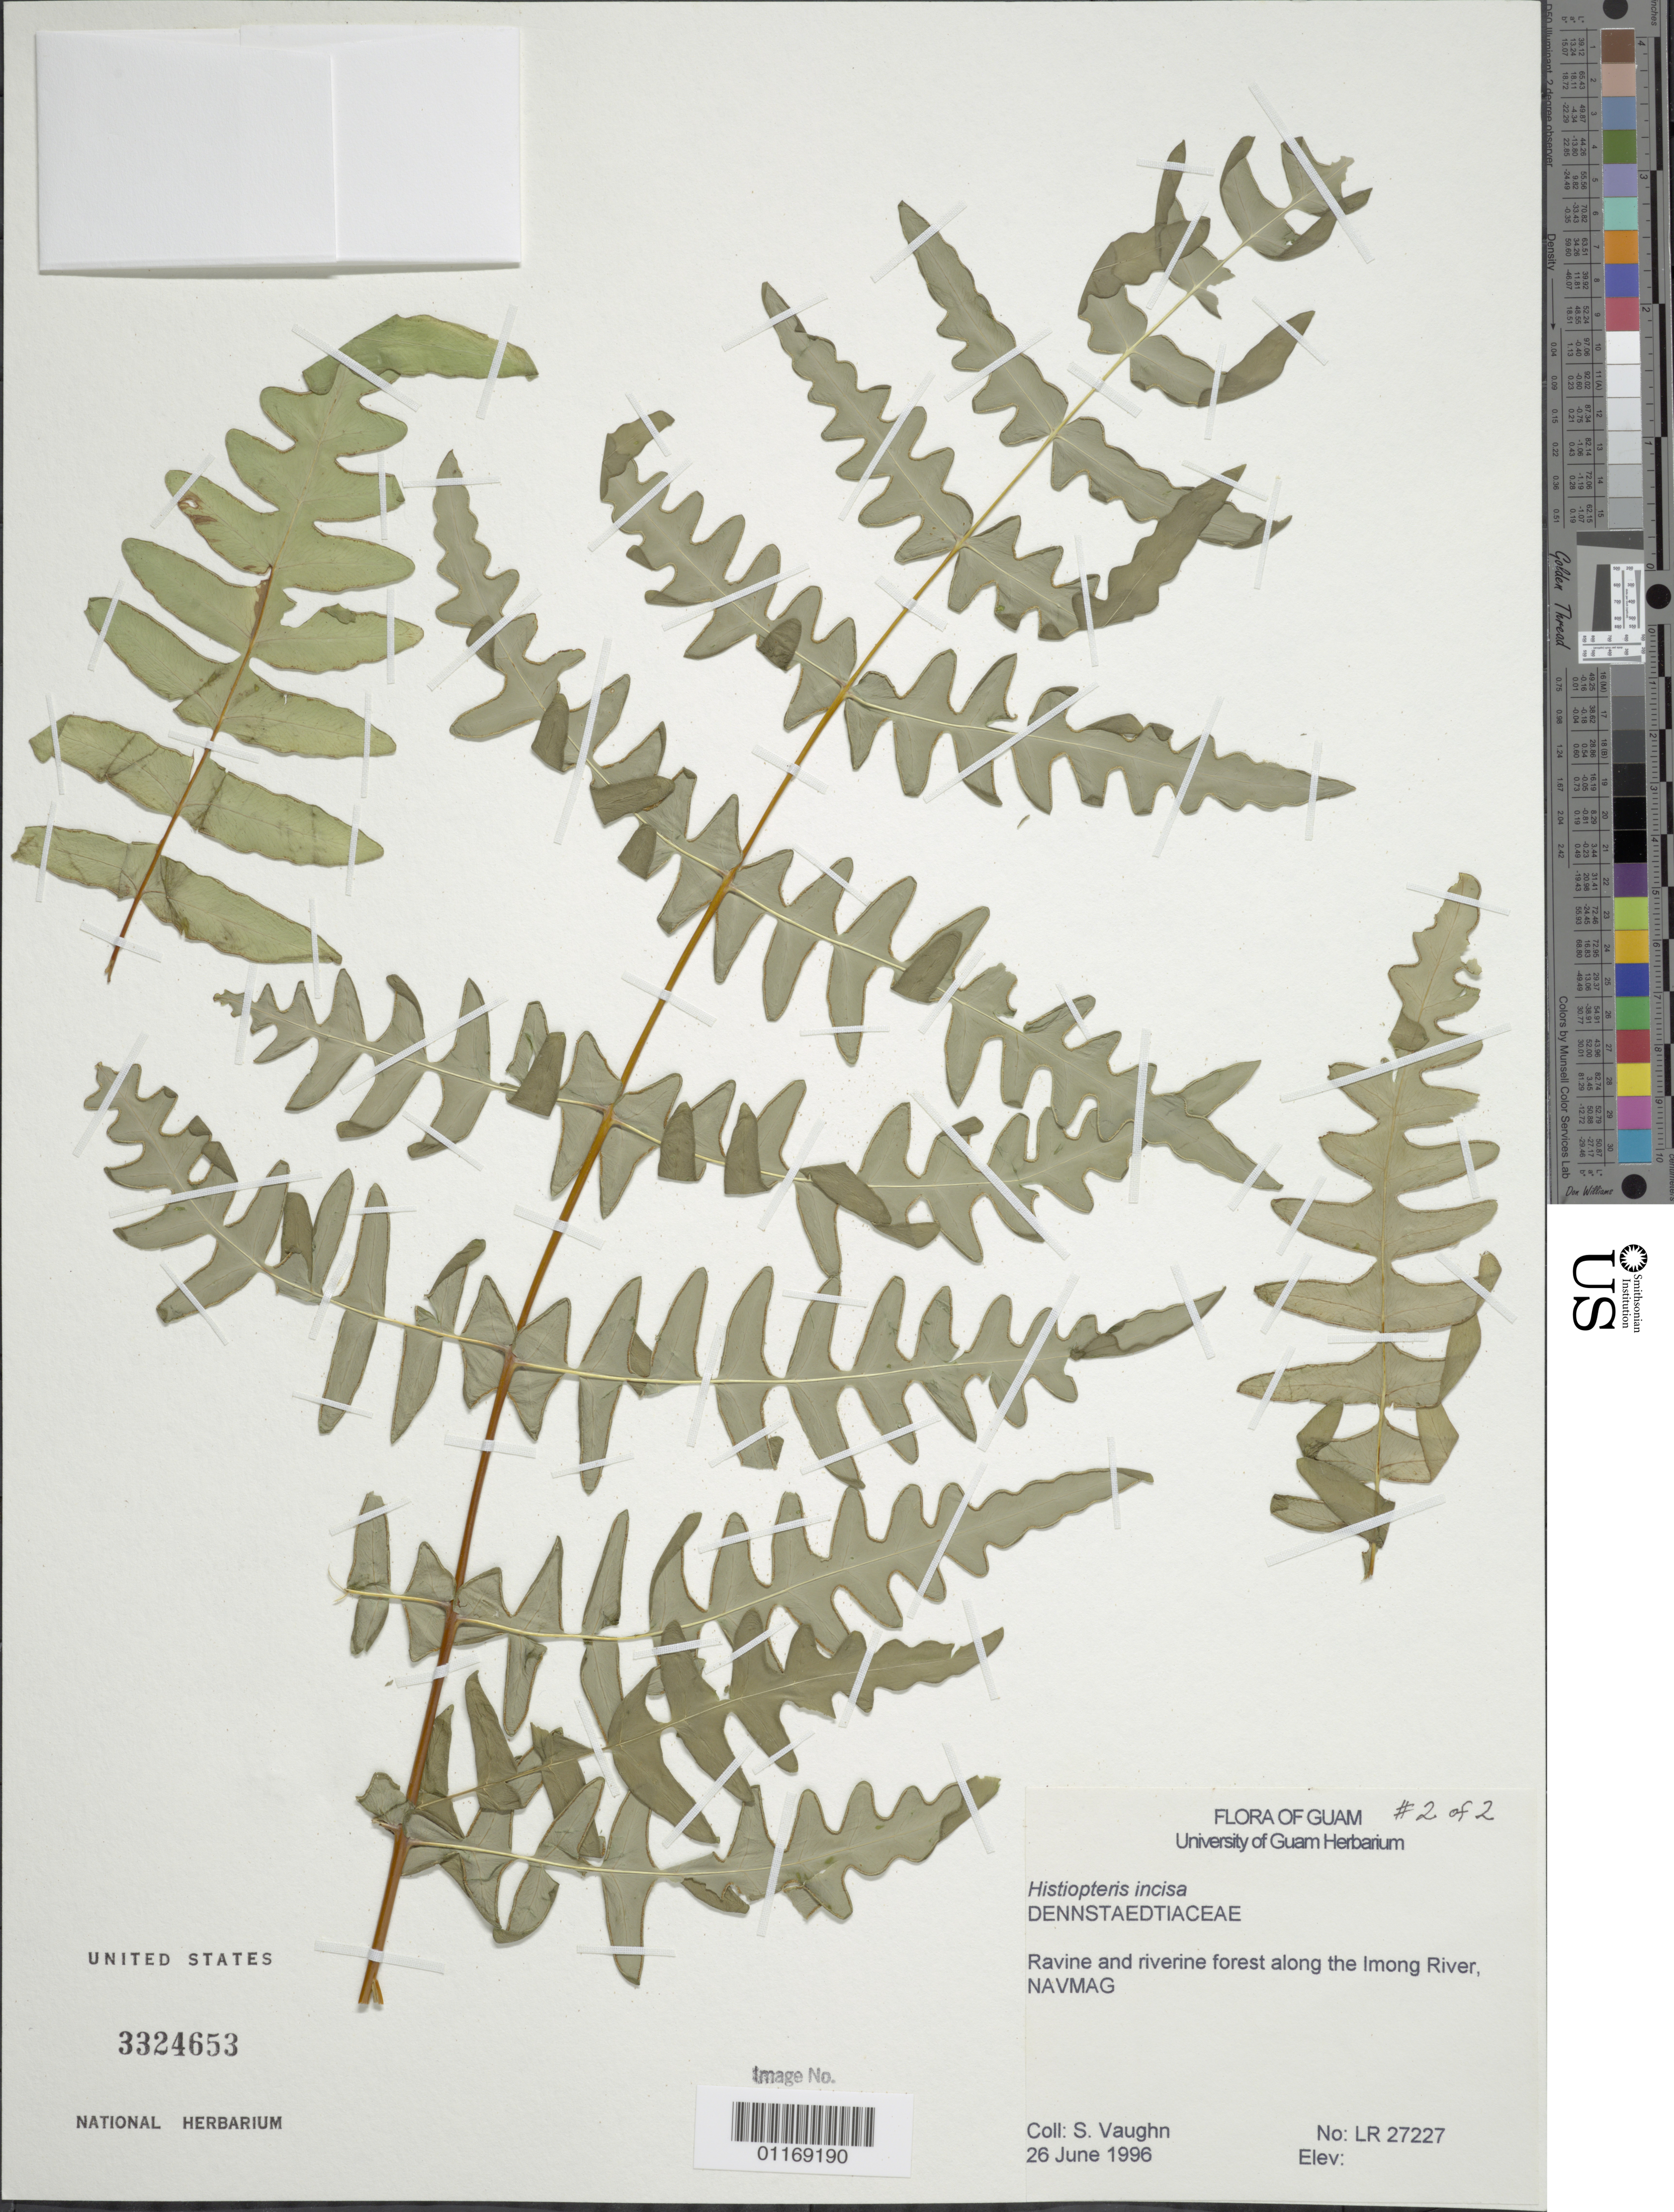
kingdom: Plantae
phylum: Tracheophyta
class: Polypodiopsida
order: Polypodiales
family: Dennstaedtiaceae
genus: Histiopteris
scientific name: Histiopteris incisa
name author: (Thunb.) J. Sm.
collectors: S. Vaughn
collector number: LR27227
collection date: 1996-06-26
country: Guam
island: Guam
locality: Along the Imong River, NAVMAG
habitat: Ravine and riverine forest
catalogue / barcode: US 3324653